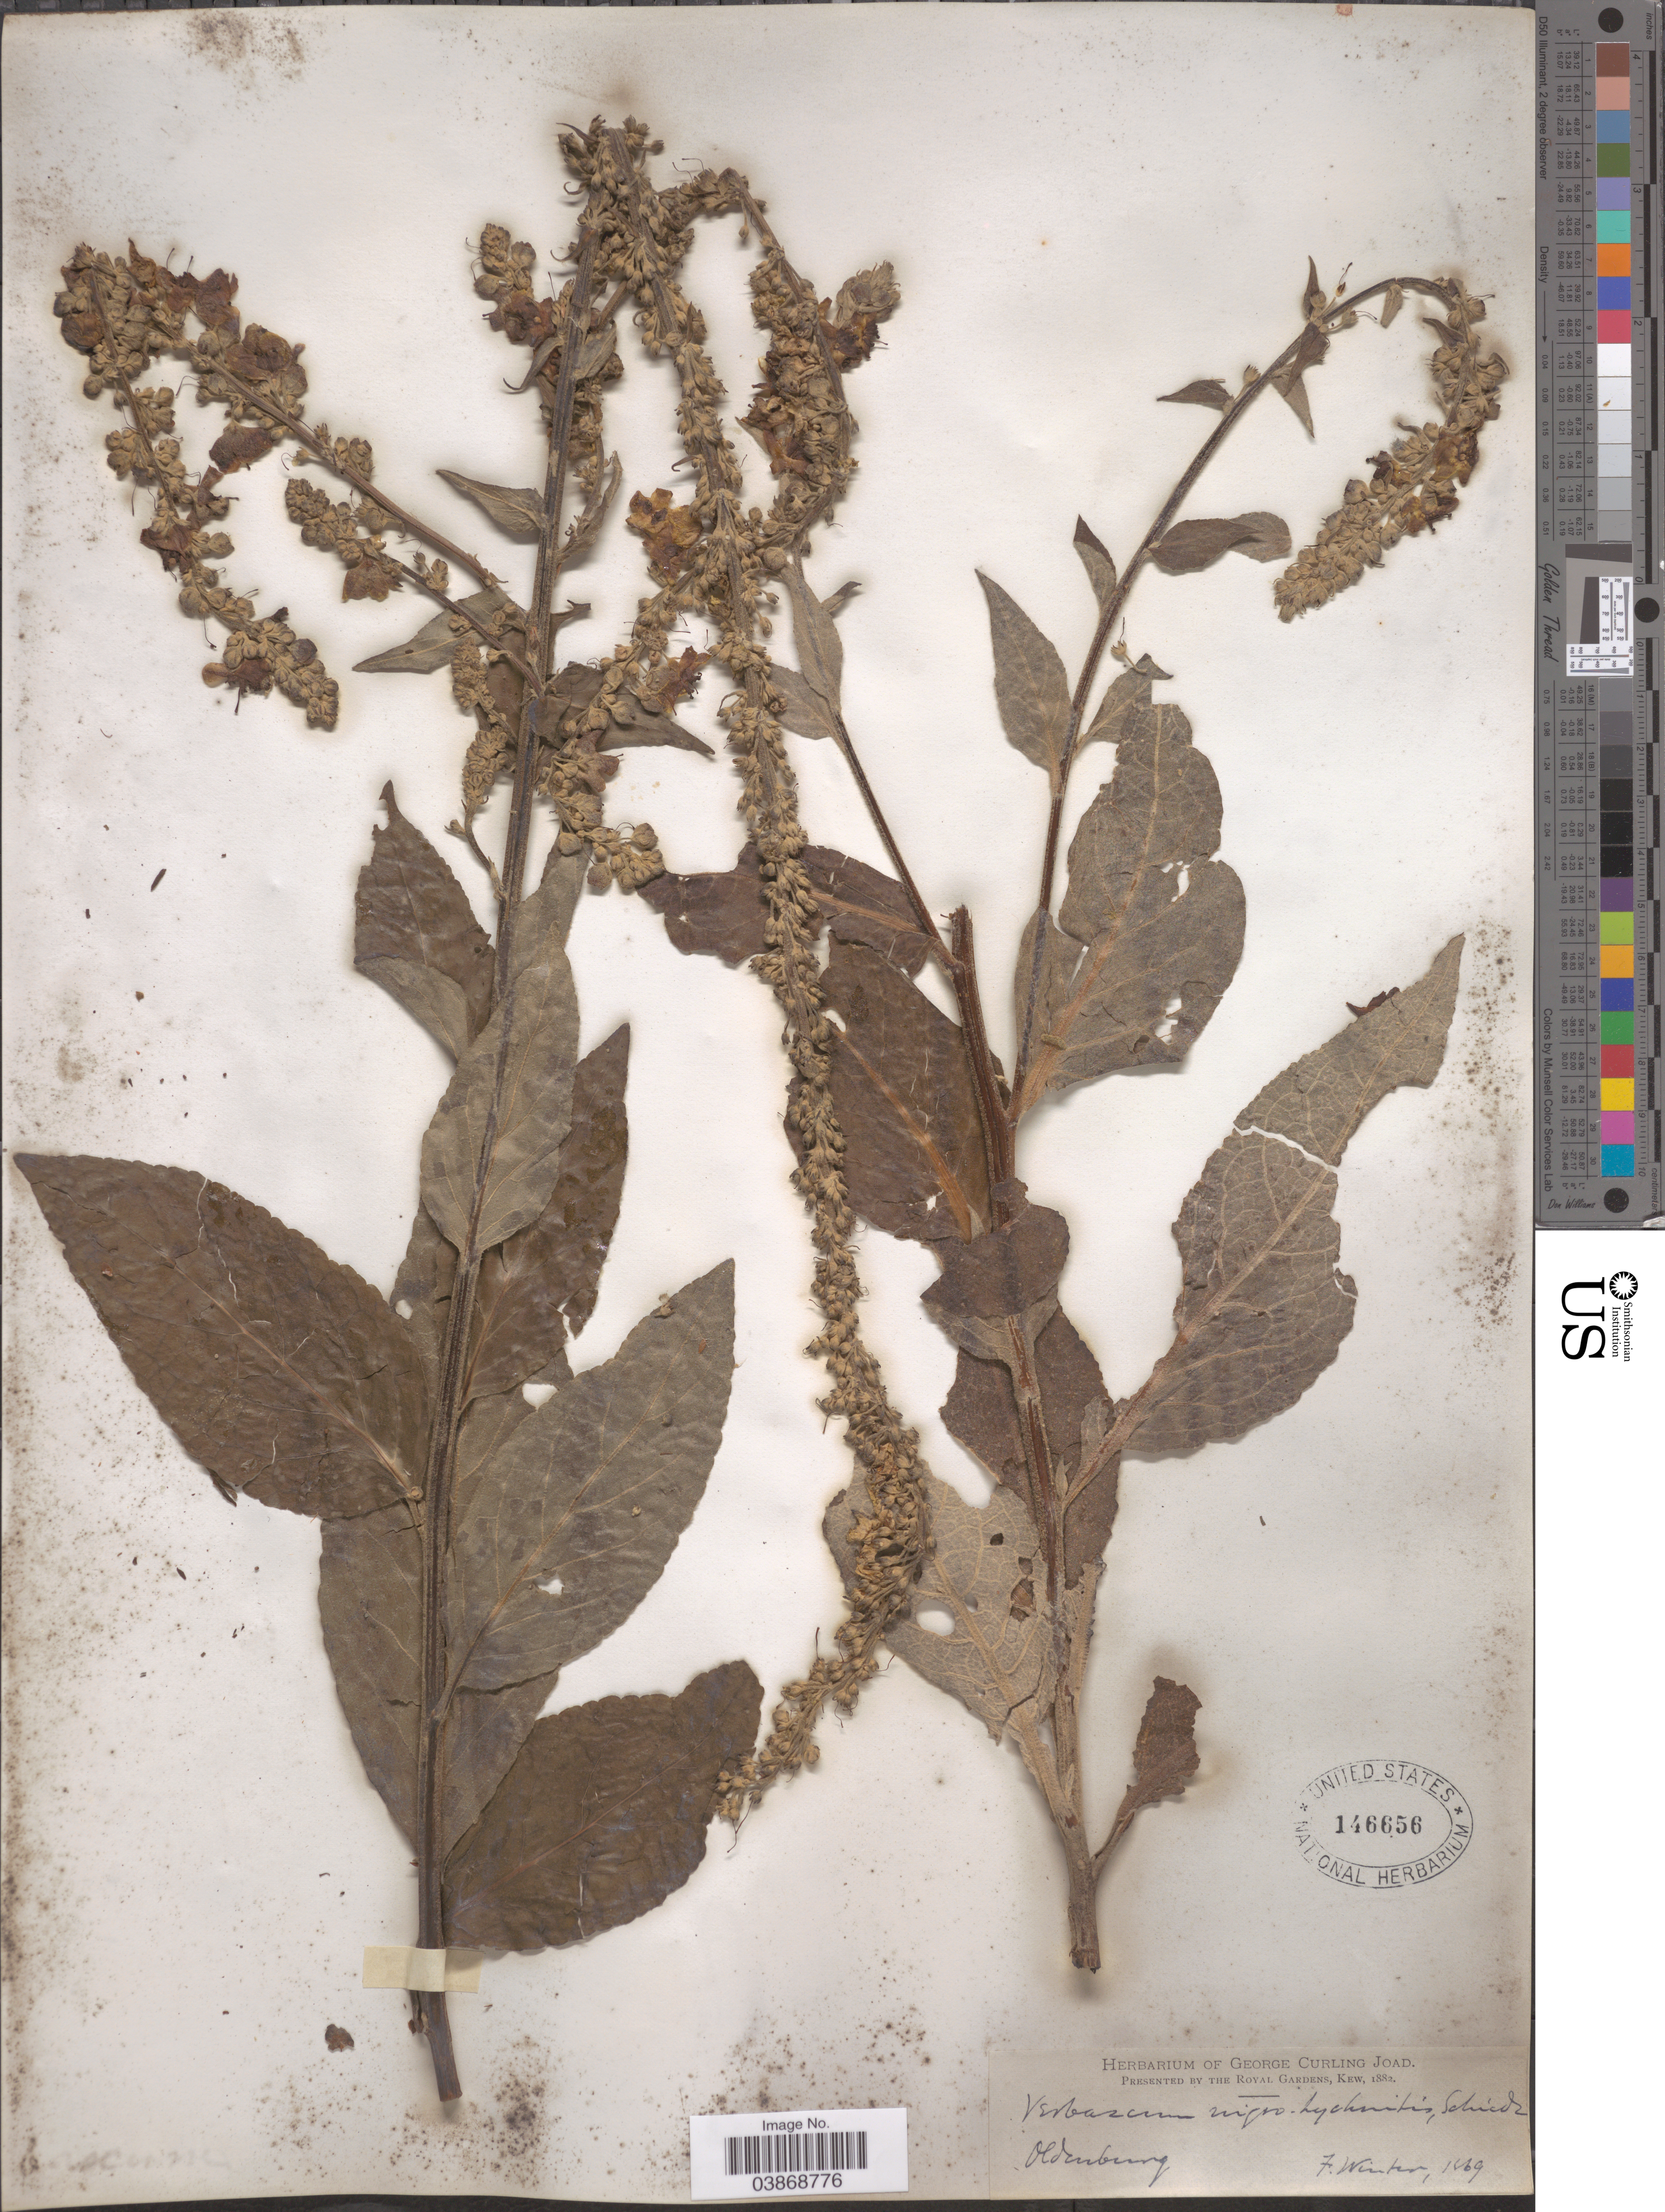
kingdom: Plantae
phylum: Tracheophyta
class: Magnoliopsida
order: Lamiales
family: Scrophulariaceae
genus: Verbascum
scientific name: Verbascum nigrum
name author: L.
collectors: F. Winter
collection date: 1869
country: Germany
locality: Oldenburg.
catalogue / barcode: US 146656